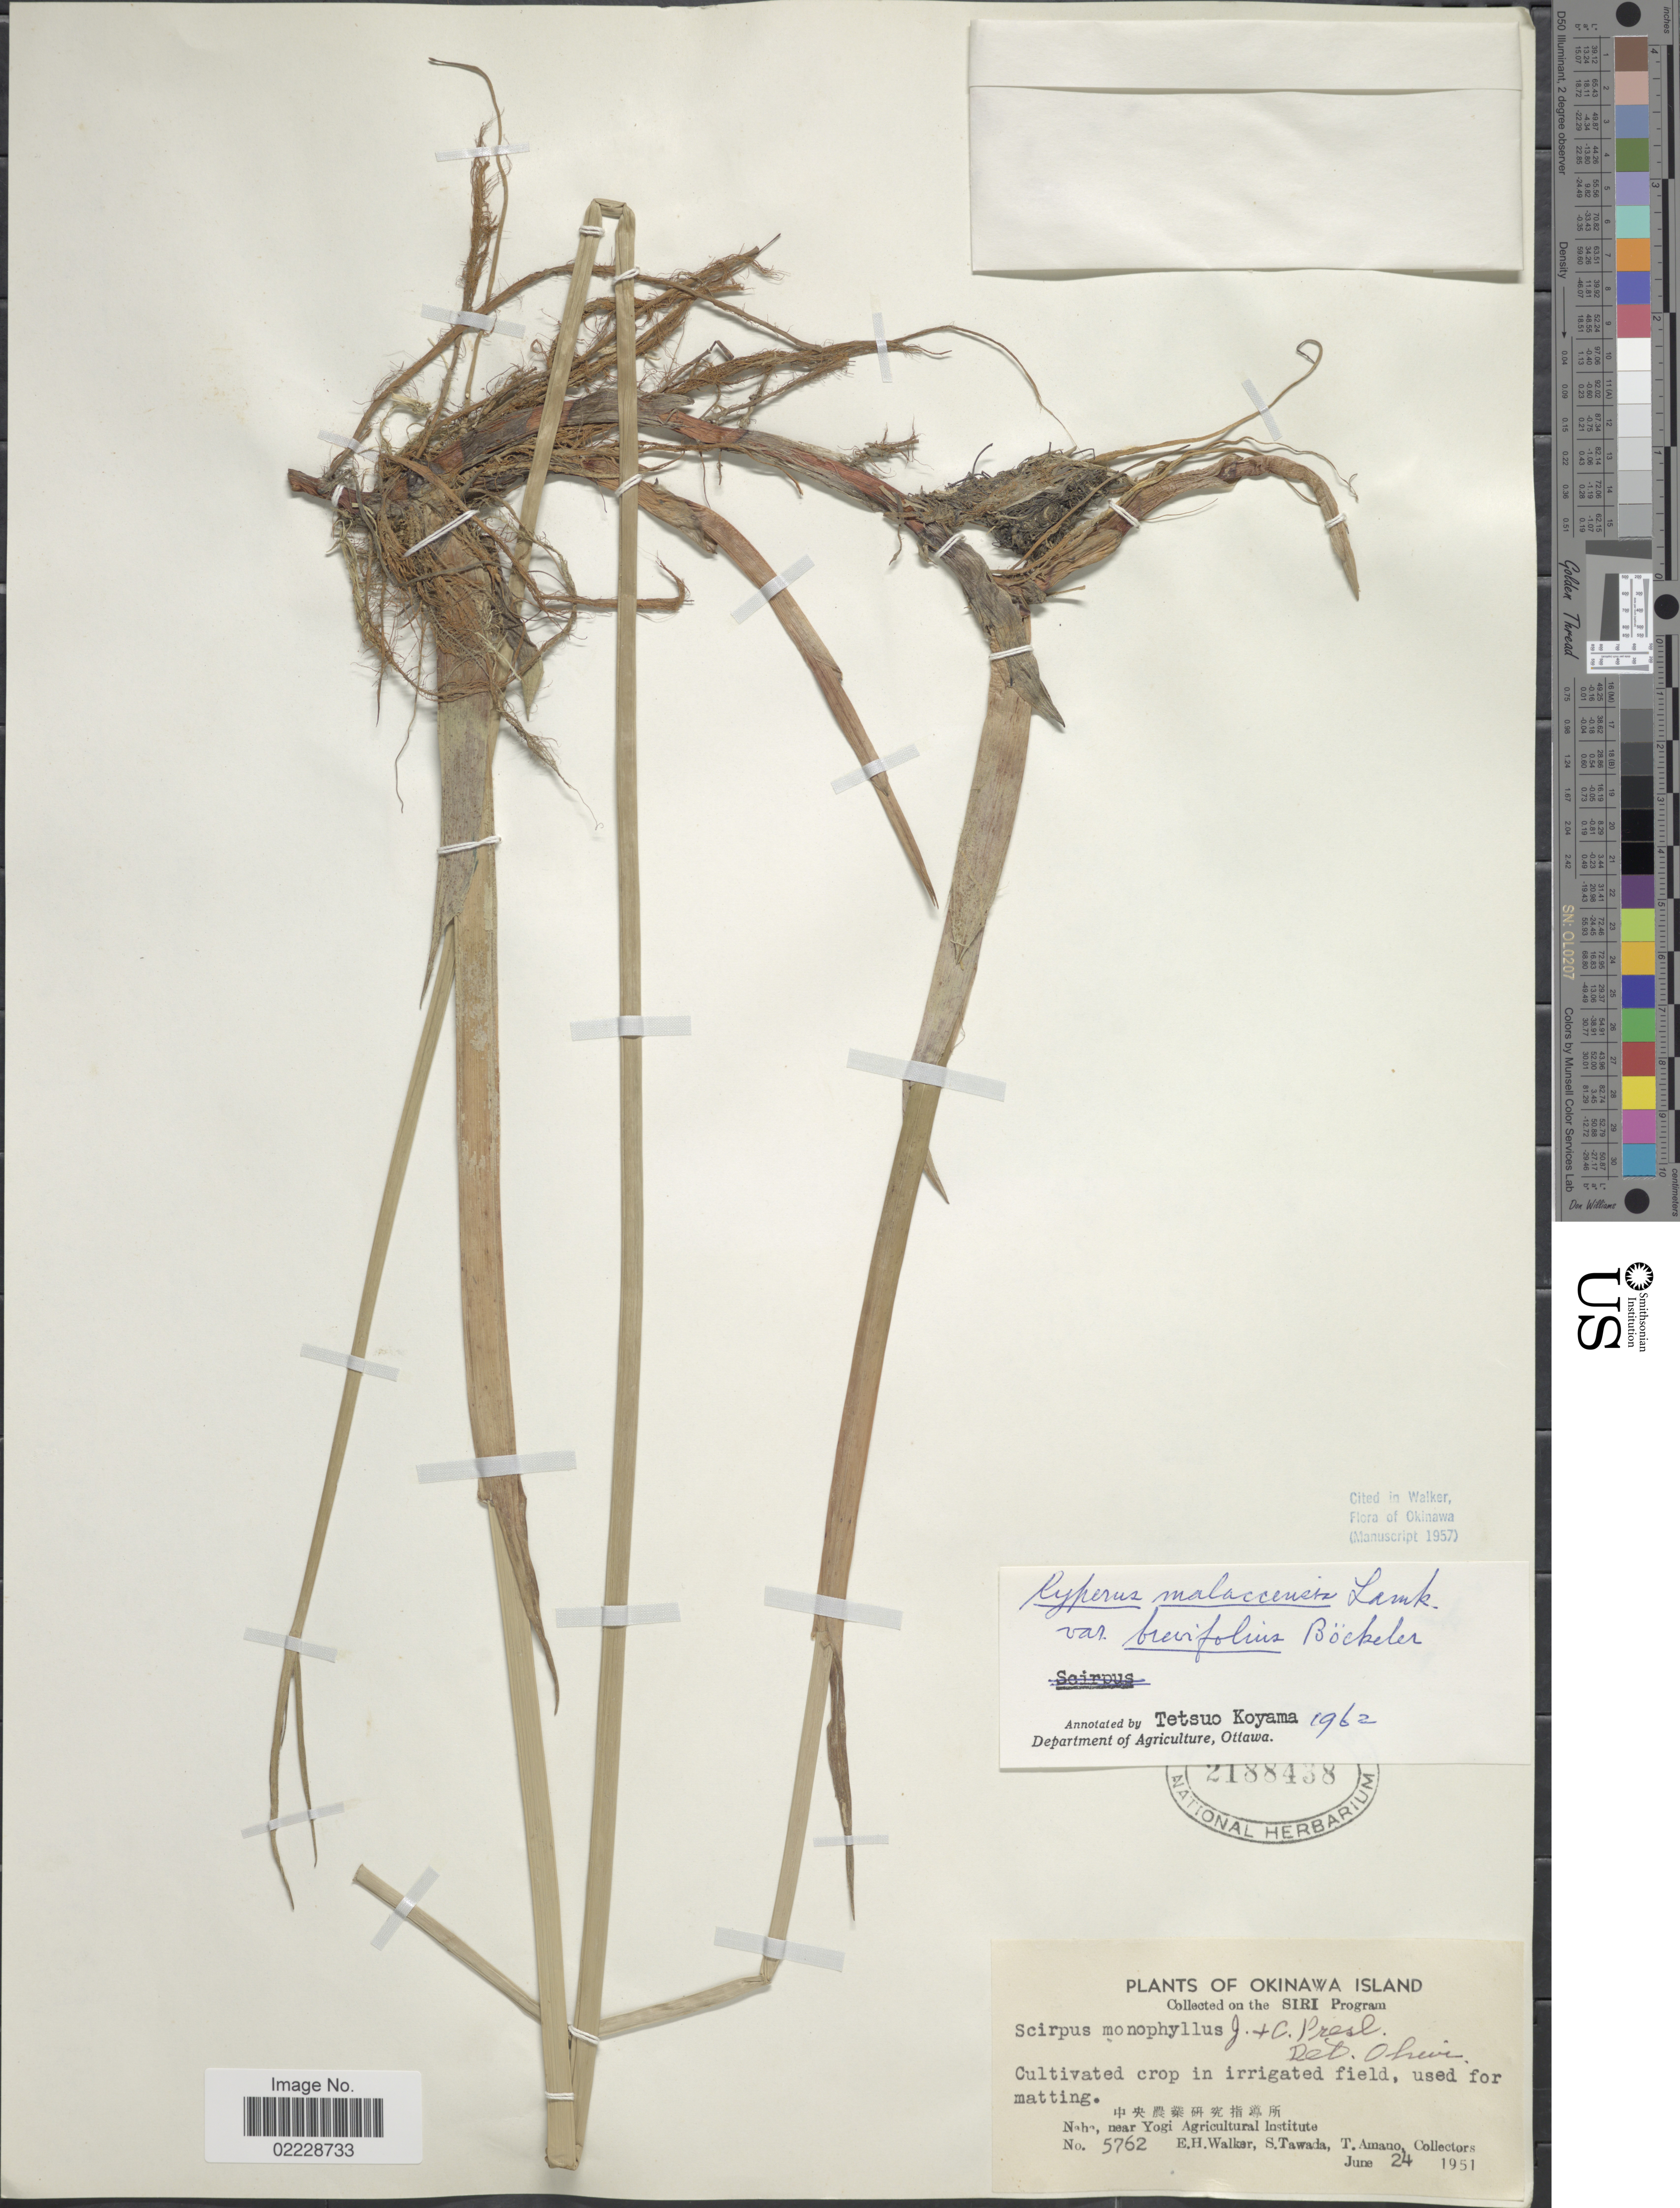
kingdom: Plantae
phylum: Tracheophyta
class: Liliopsida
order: Poales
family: Cyperaceae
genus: Cyperus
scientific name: Cyperus malaccensis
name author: Lam.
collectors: E. H. Walker, S. Tawada & T. Amano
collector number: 5762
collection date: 1951-06-24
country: Japan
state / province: Okinawa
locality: Naha, near Yogi Agricultural Institute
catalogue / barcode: US 2188438